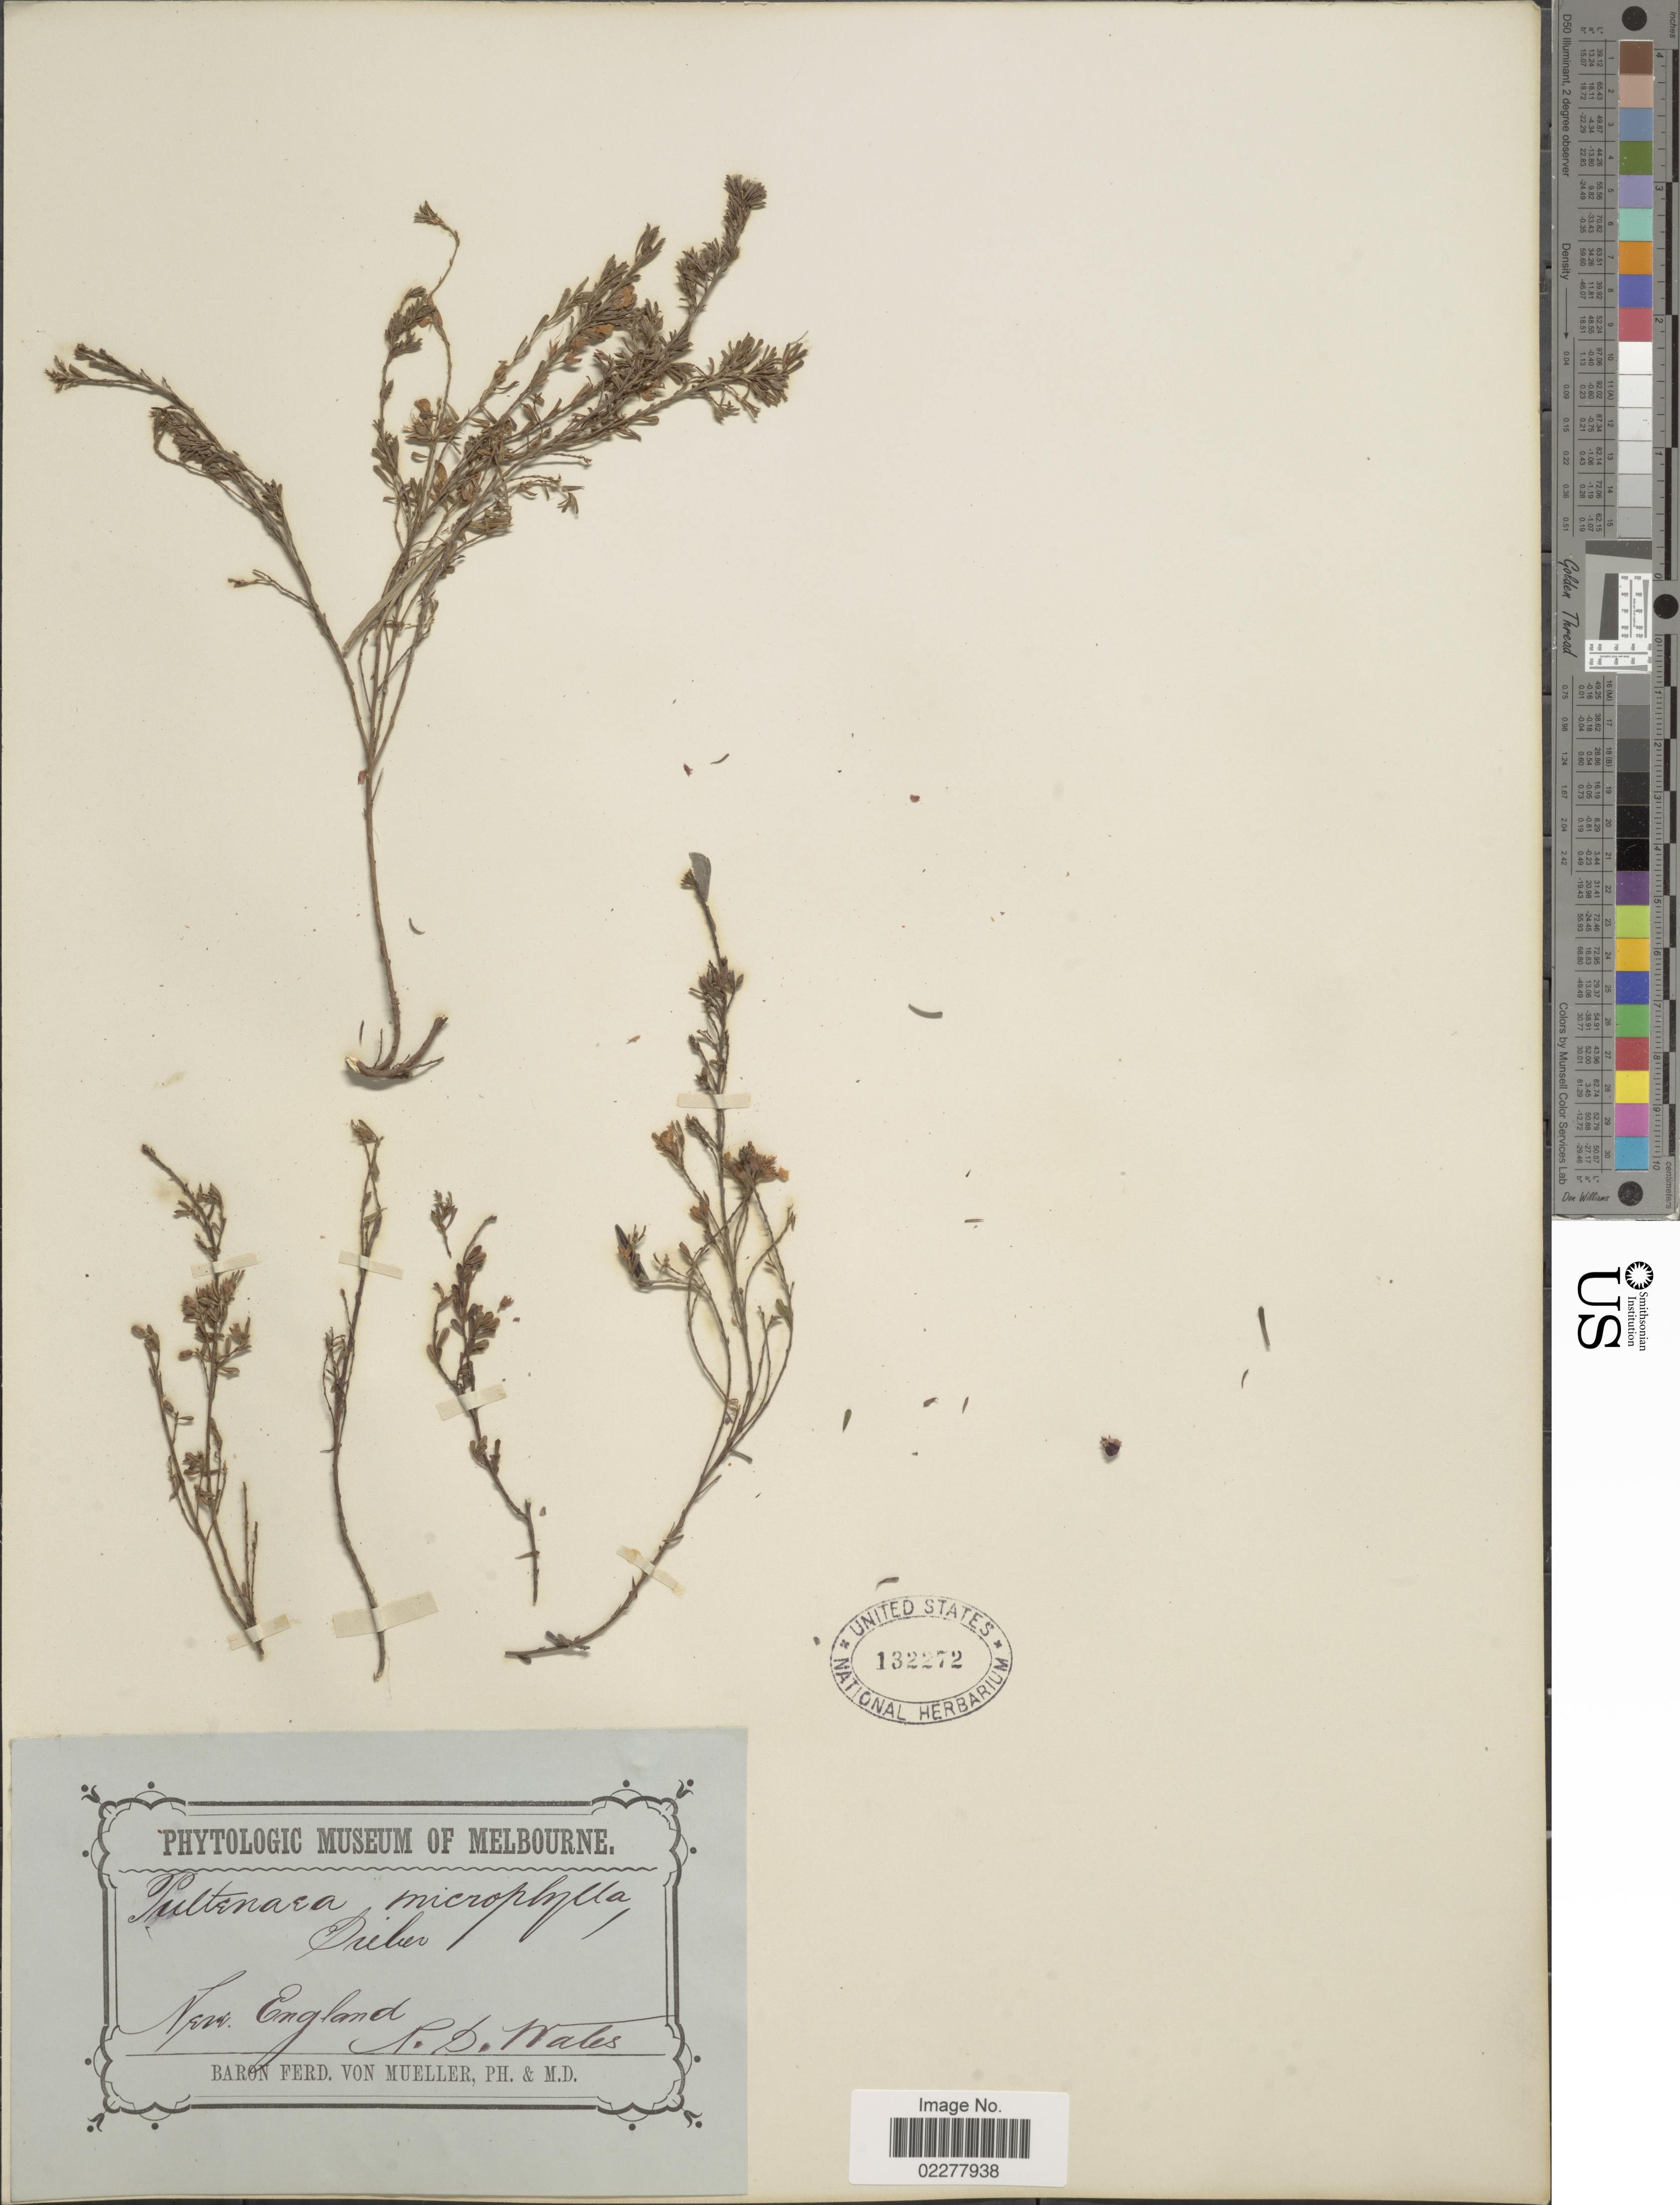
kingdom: Plantae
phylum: Tracheophyta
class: Magnoliopsida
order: Fabales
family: Fabaceae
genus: Pultenaea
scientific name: Pultenaea microphylla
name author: Sieber ex DC.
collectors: F. von Mueller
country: Australia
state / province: New South Wales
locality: New England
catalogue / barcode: US 132272